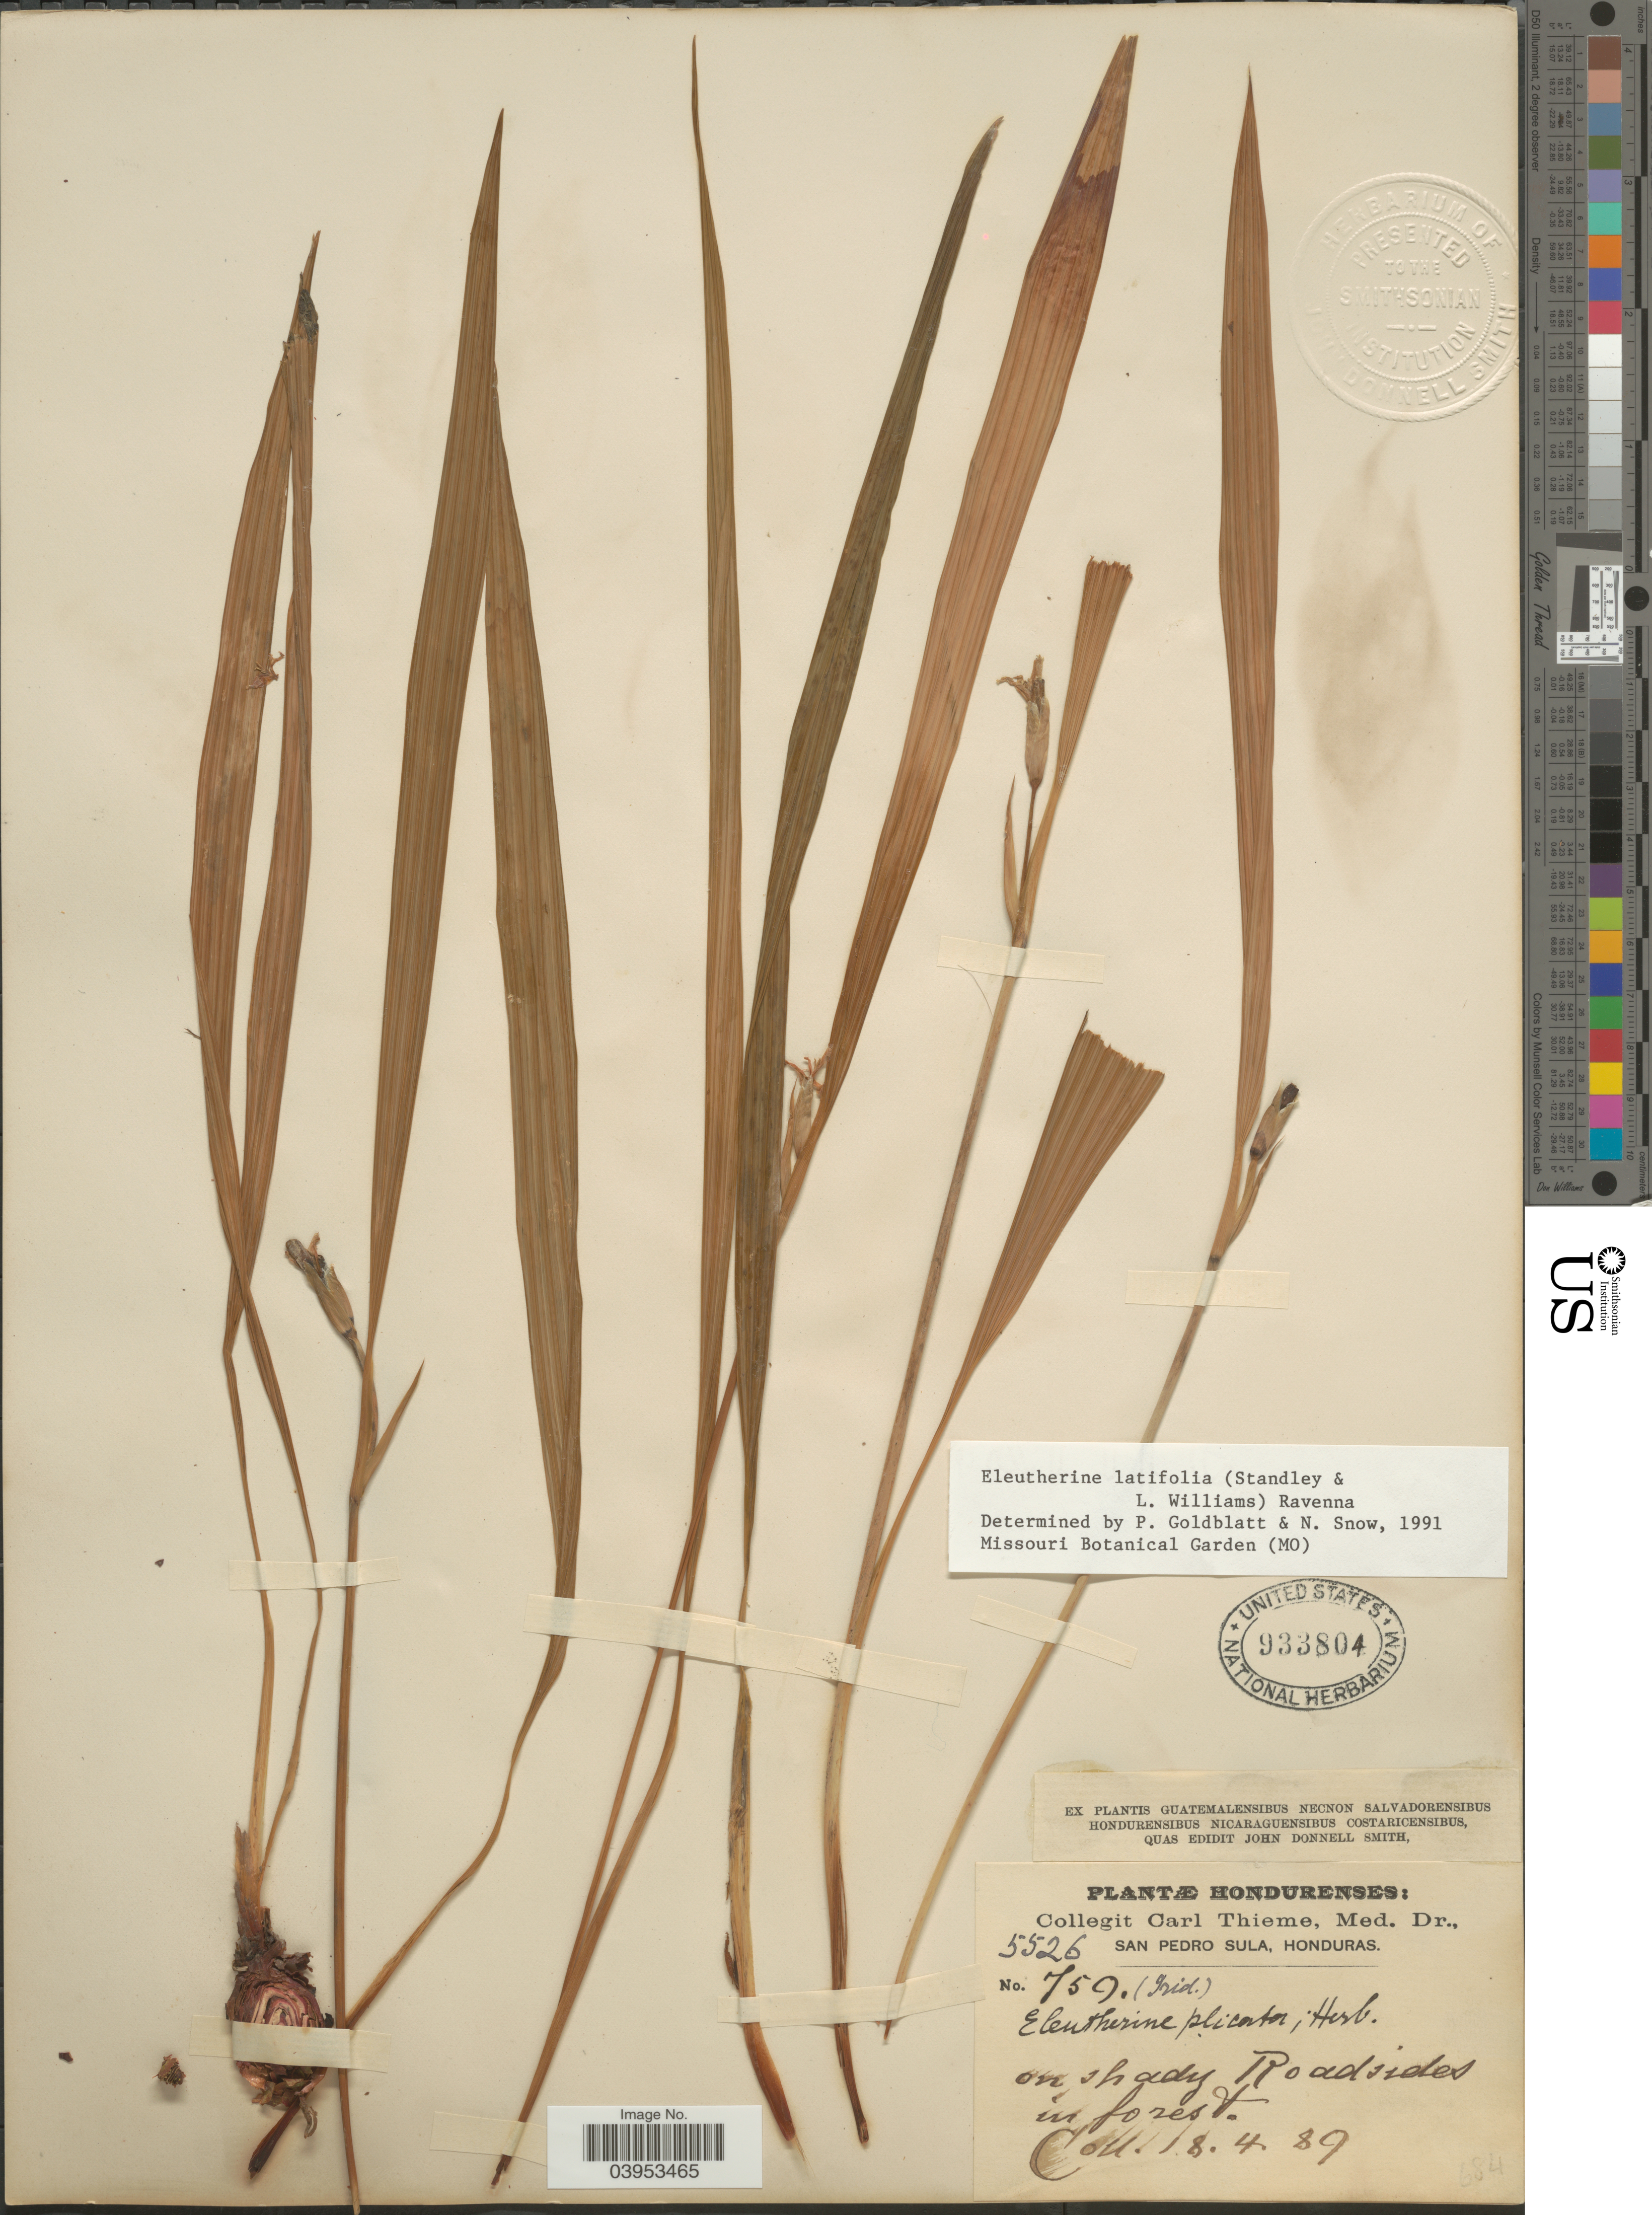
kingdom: Plantae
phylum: Tracheophyta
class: Liliopsida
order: Asparagales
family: Iridaceae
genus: Eleutherine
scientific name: Eleutherine latifolia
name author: (Standl. & L.O. Williams) Ravenna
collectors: C. Thieme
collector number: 5526/759 ?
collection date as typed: Transcribed d/m/y: 18/4/89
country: Honduras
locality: San Pedro Sula.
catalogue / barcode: US 933804